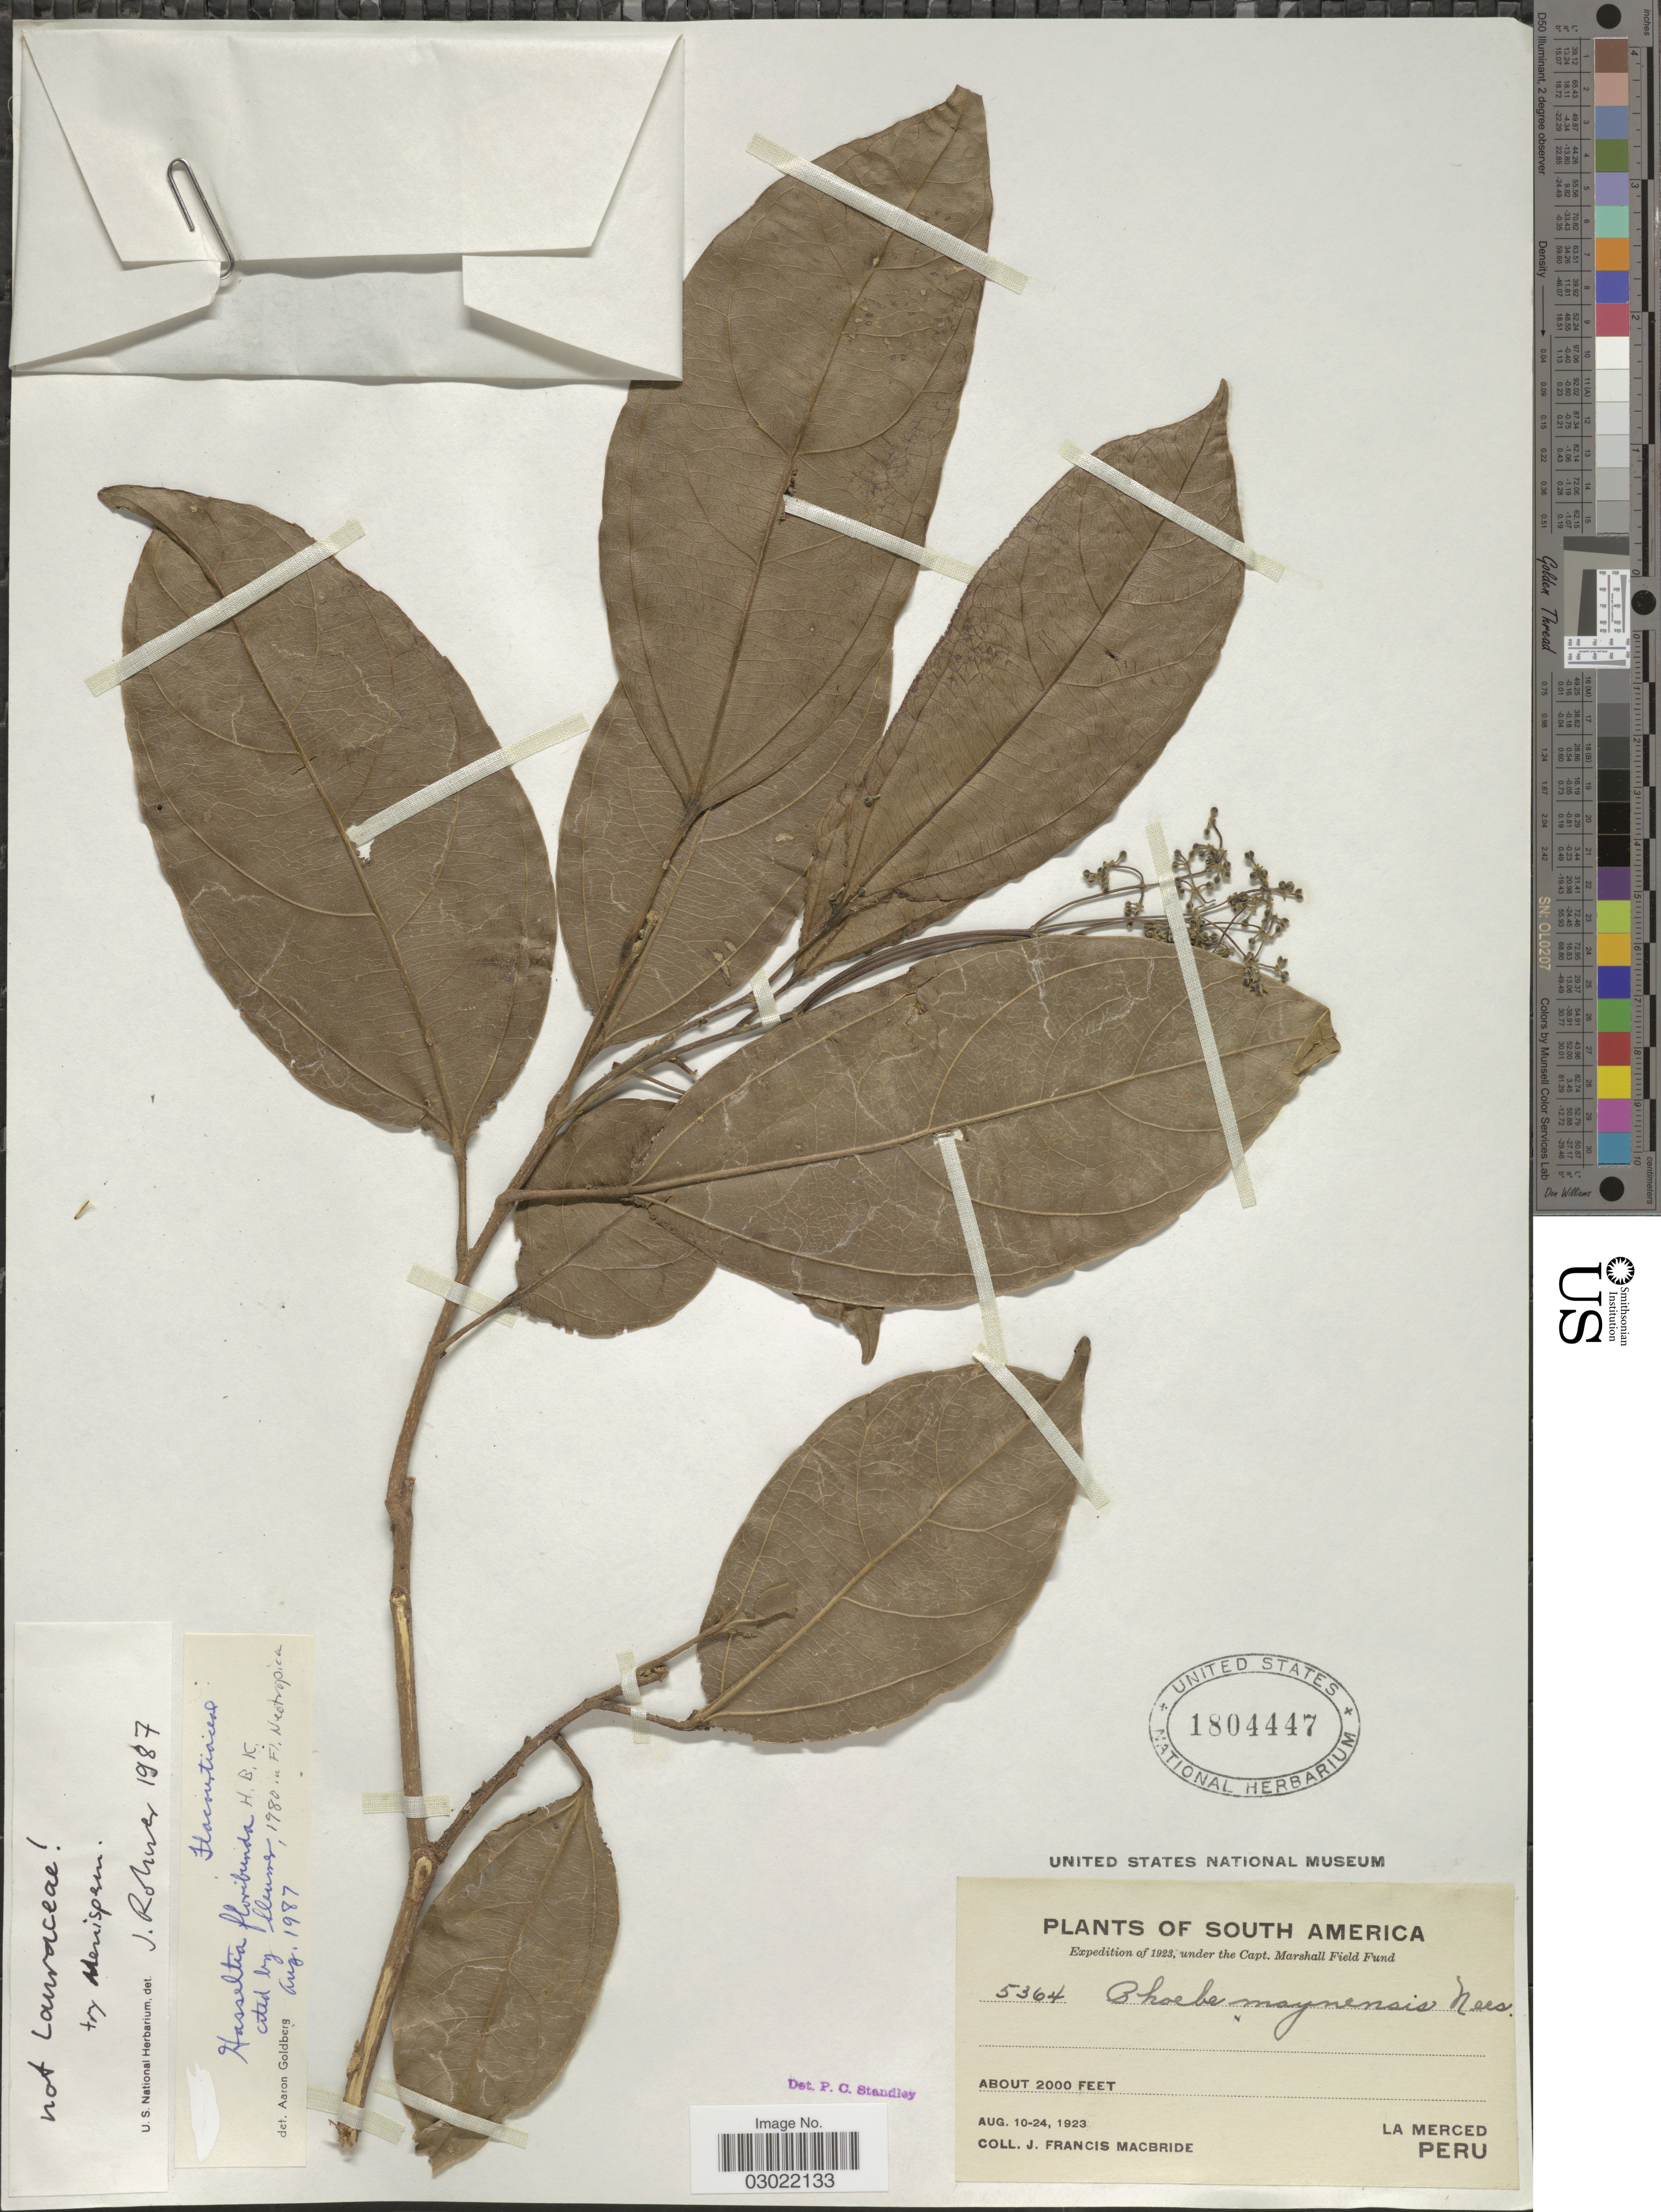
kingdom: Plantae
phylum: Tracheophyta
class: Magnoliopsida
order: Malpighiales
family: Salicaceae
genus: Hasseltia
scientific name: Hasseltia floribunda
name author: Kunth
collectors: J. F. Macbride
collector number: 5364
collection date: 1923-08-10/1923-08-24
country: Peru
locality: La Merced.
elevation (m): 610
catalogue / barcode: US 1804447